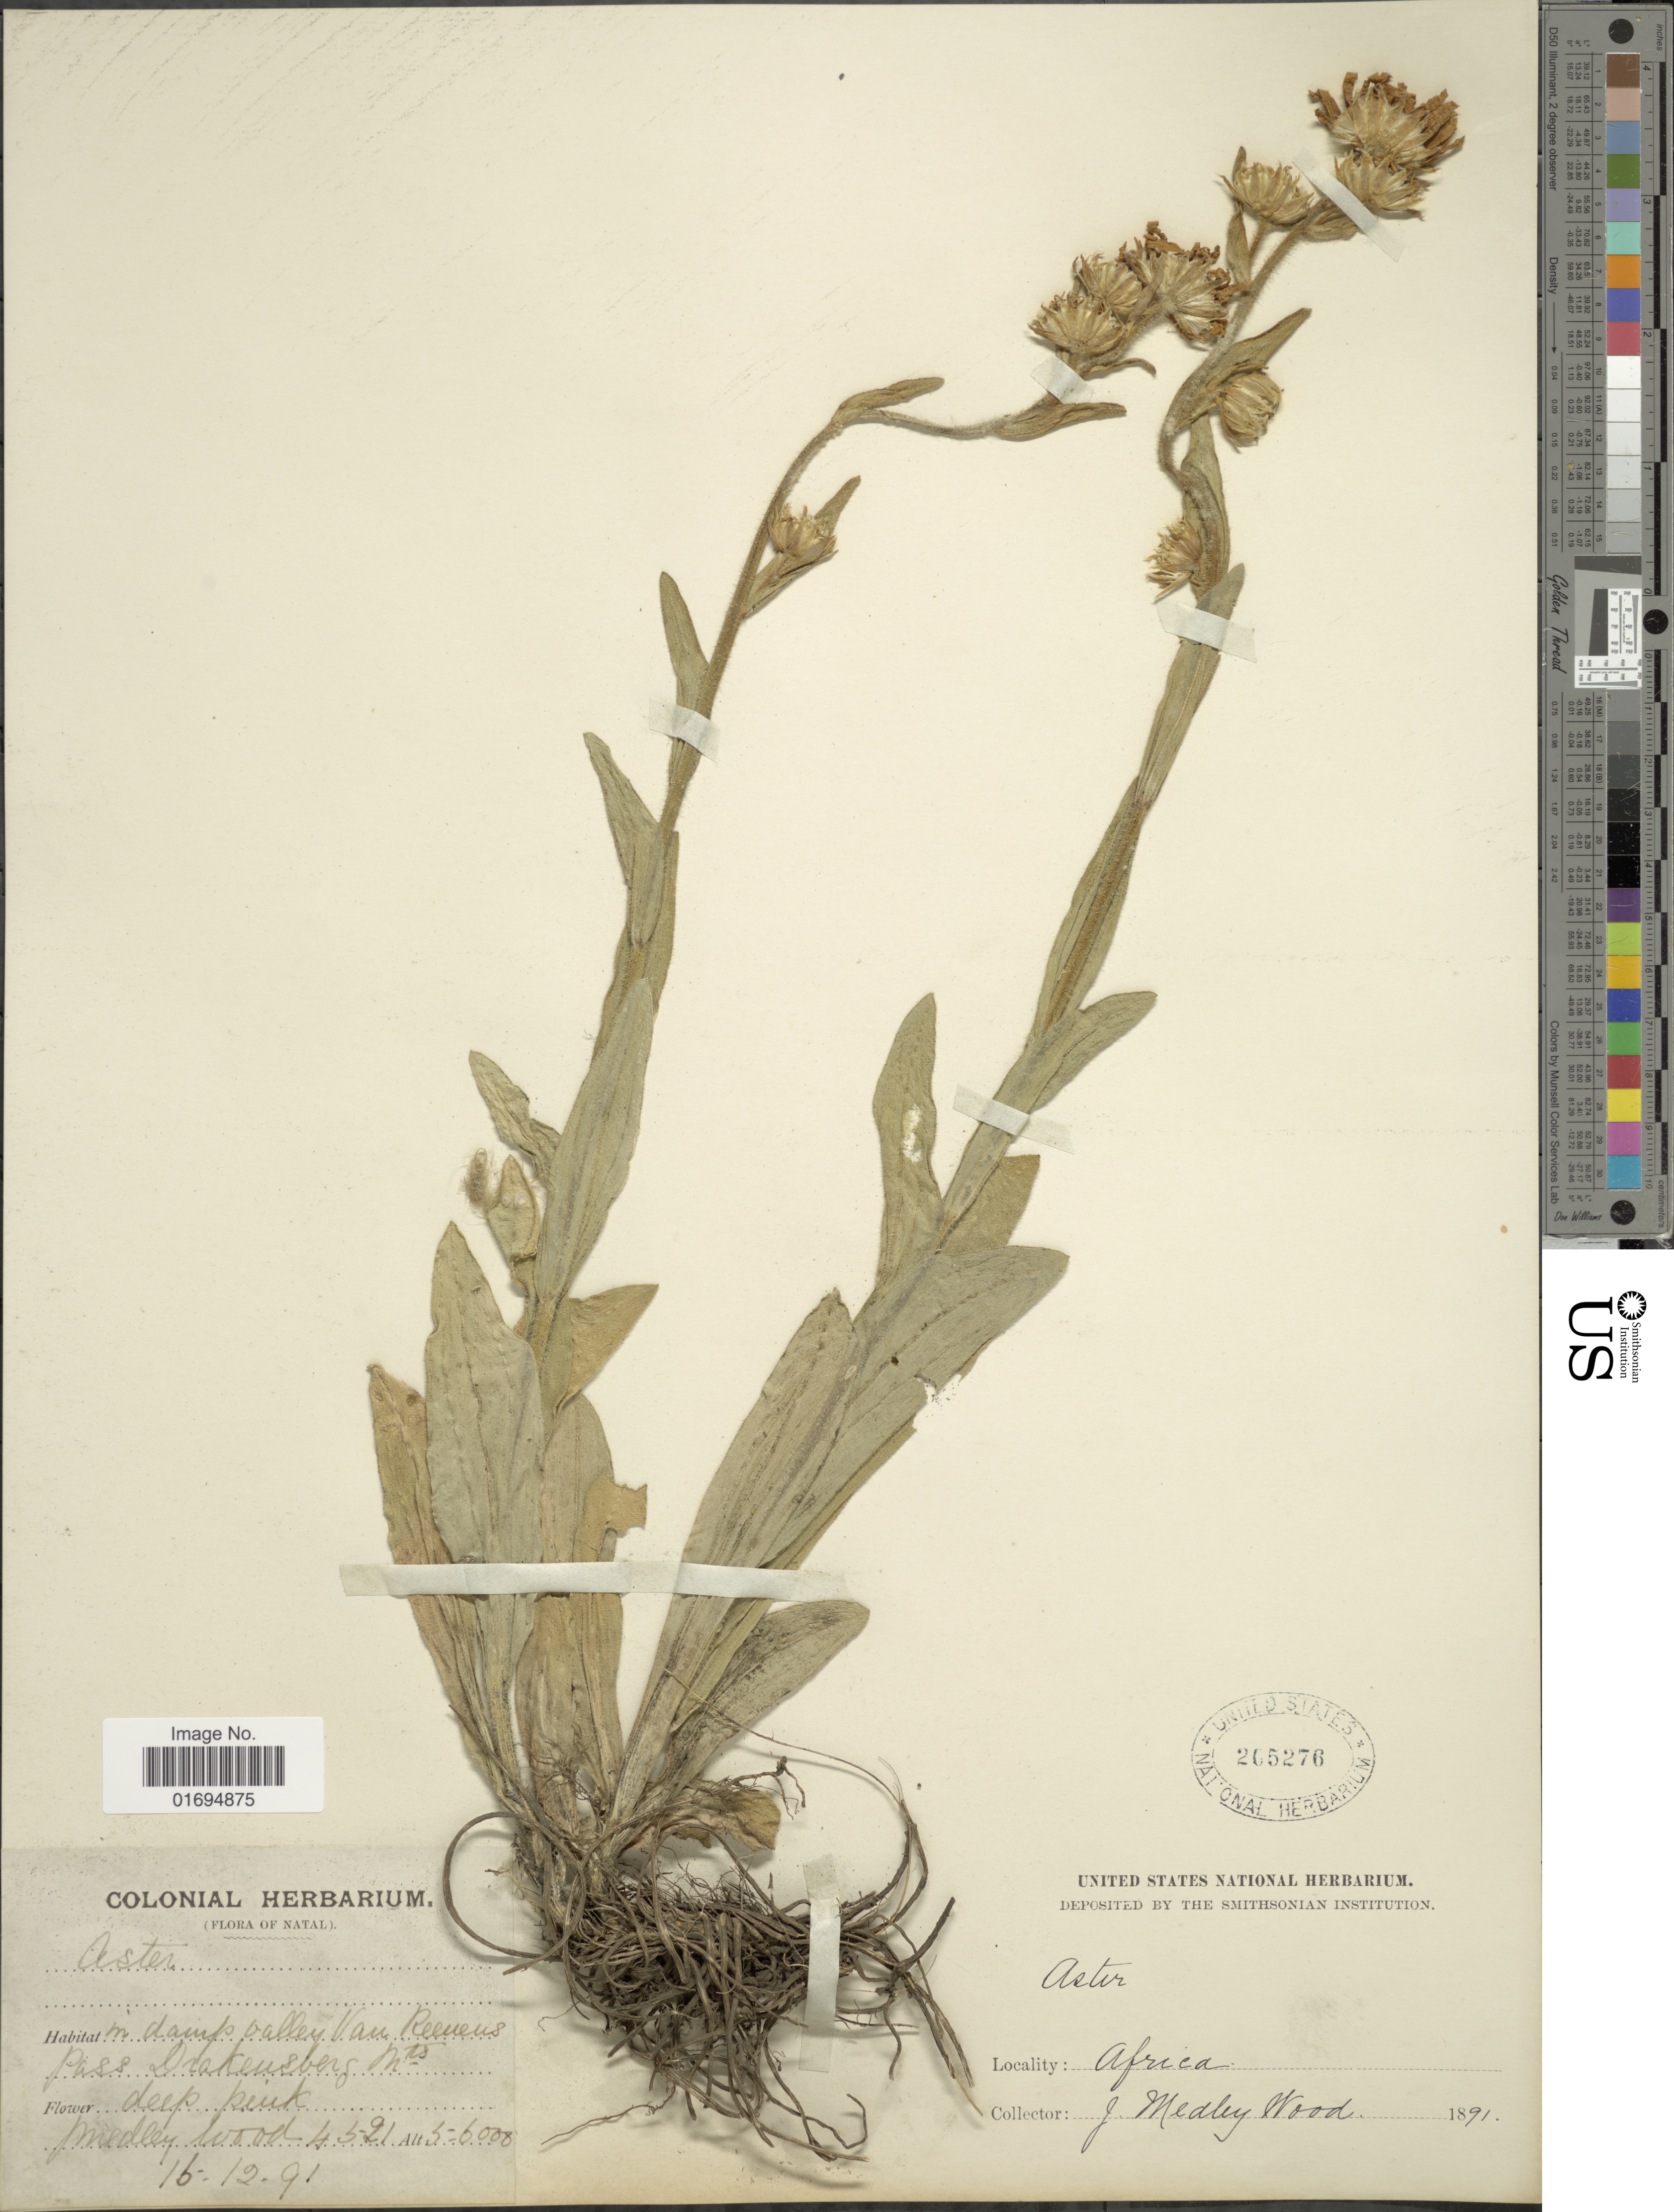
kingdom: Plantae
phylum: Tracheophyta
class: Magnoliopsida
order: Asterales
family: Asteraceae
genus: Felicia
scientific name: Felicia sp.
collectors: J. Medley Wood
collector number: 4521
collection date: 1891-12-16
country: South Africa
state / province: KwaZulu-Natal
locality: M damp valley Van Reeveus Pass Drakenberg Mts.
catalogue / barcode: US 265276